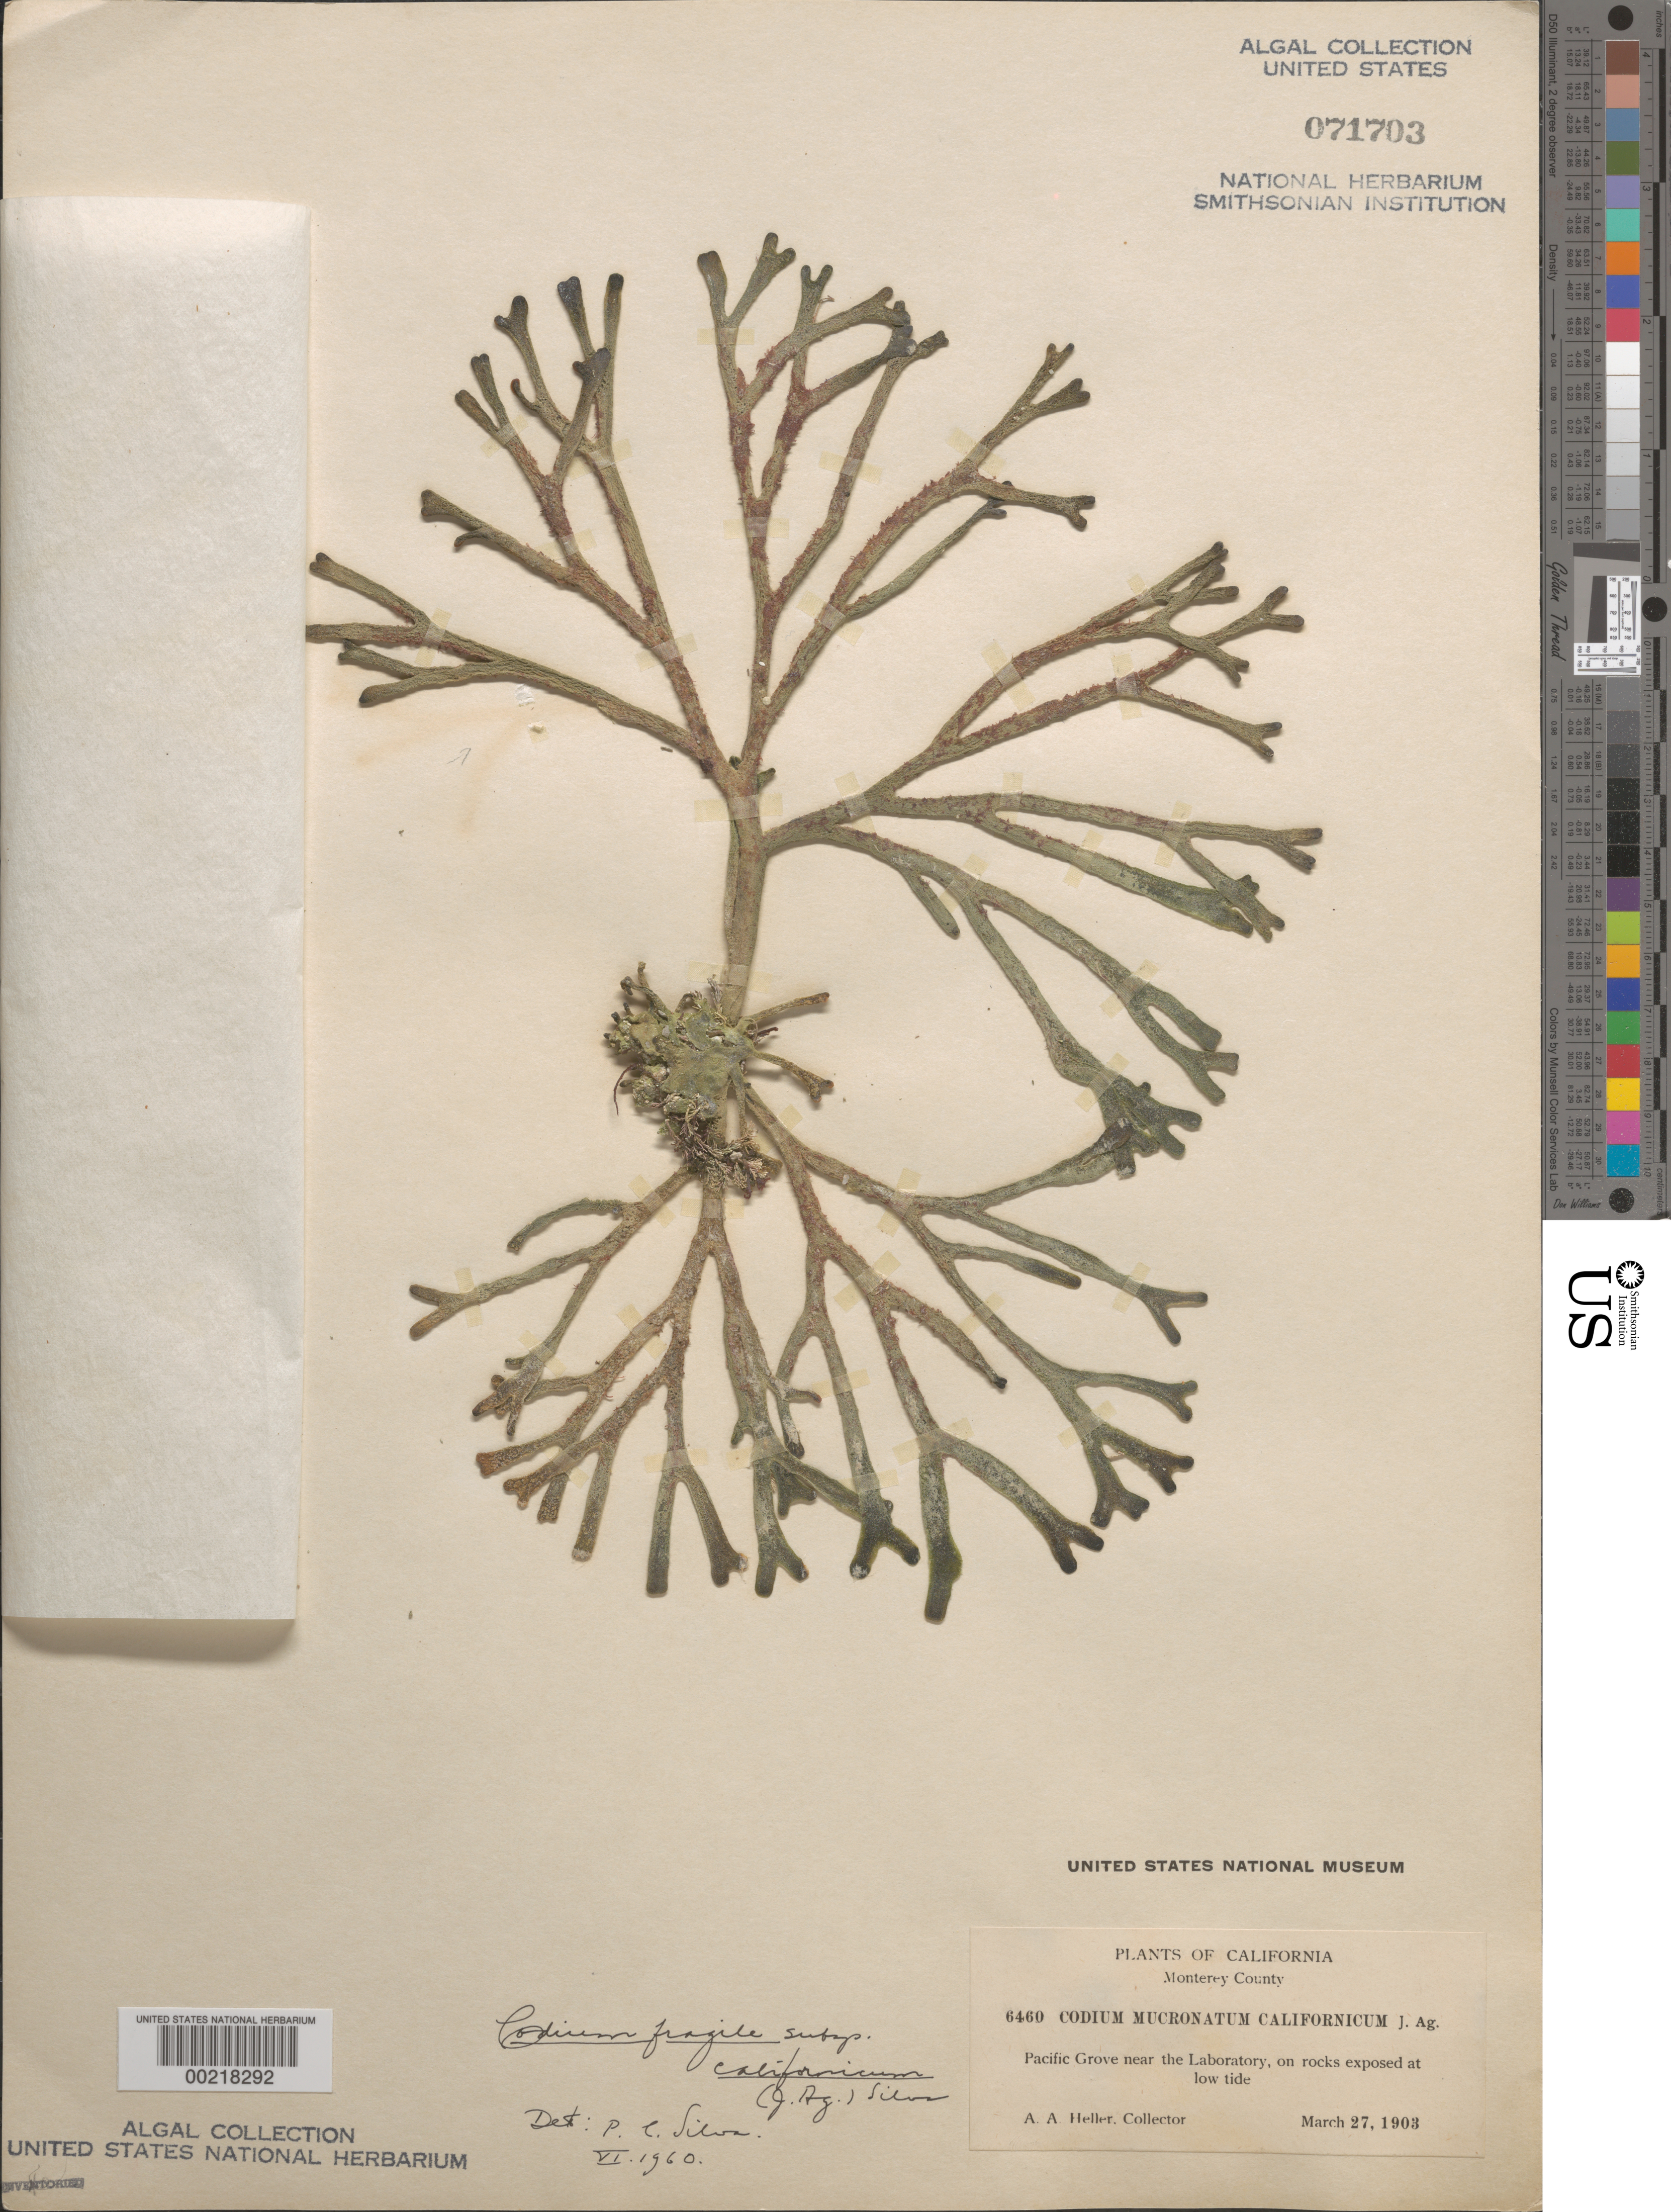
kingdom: Plantae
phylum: Chlorophyta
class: Ulvophyceae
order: Bryopsidales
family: Codiaceae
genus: Codium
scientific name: Codium fragile subsp. californicum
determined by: Silva, P. C.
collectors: A. A. Heller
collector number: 6460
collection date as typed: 27 Mar 1903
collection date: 1903-03-27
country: United States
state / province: California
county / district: Monterey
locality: Pacific Grove near Hopkins Marine Station laboratory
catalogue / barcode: US 71703